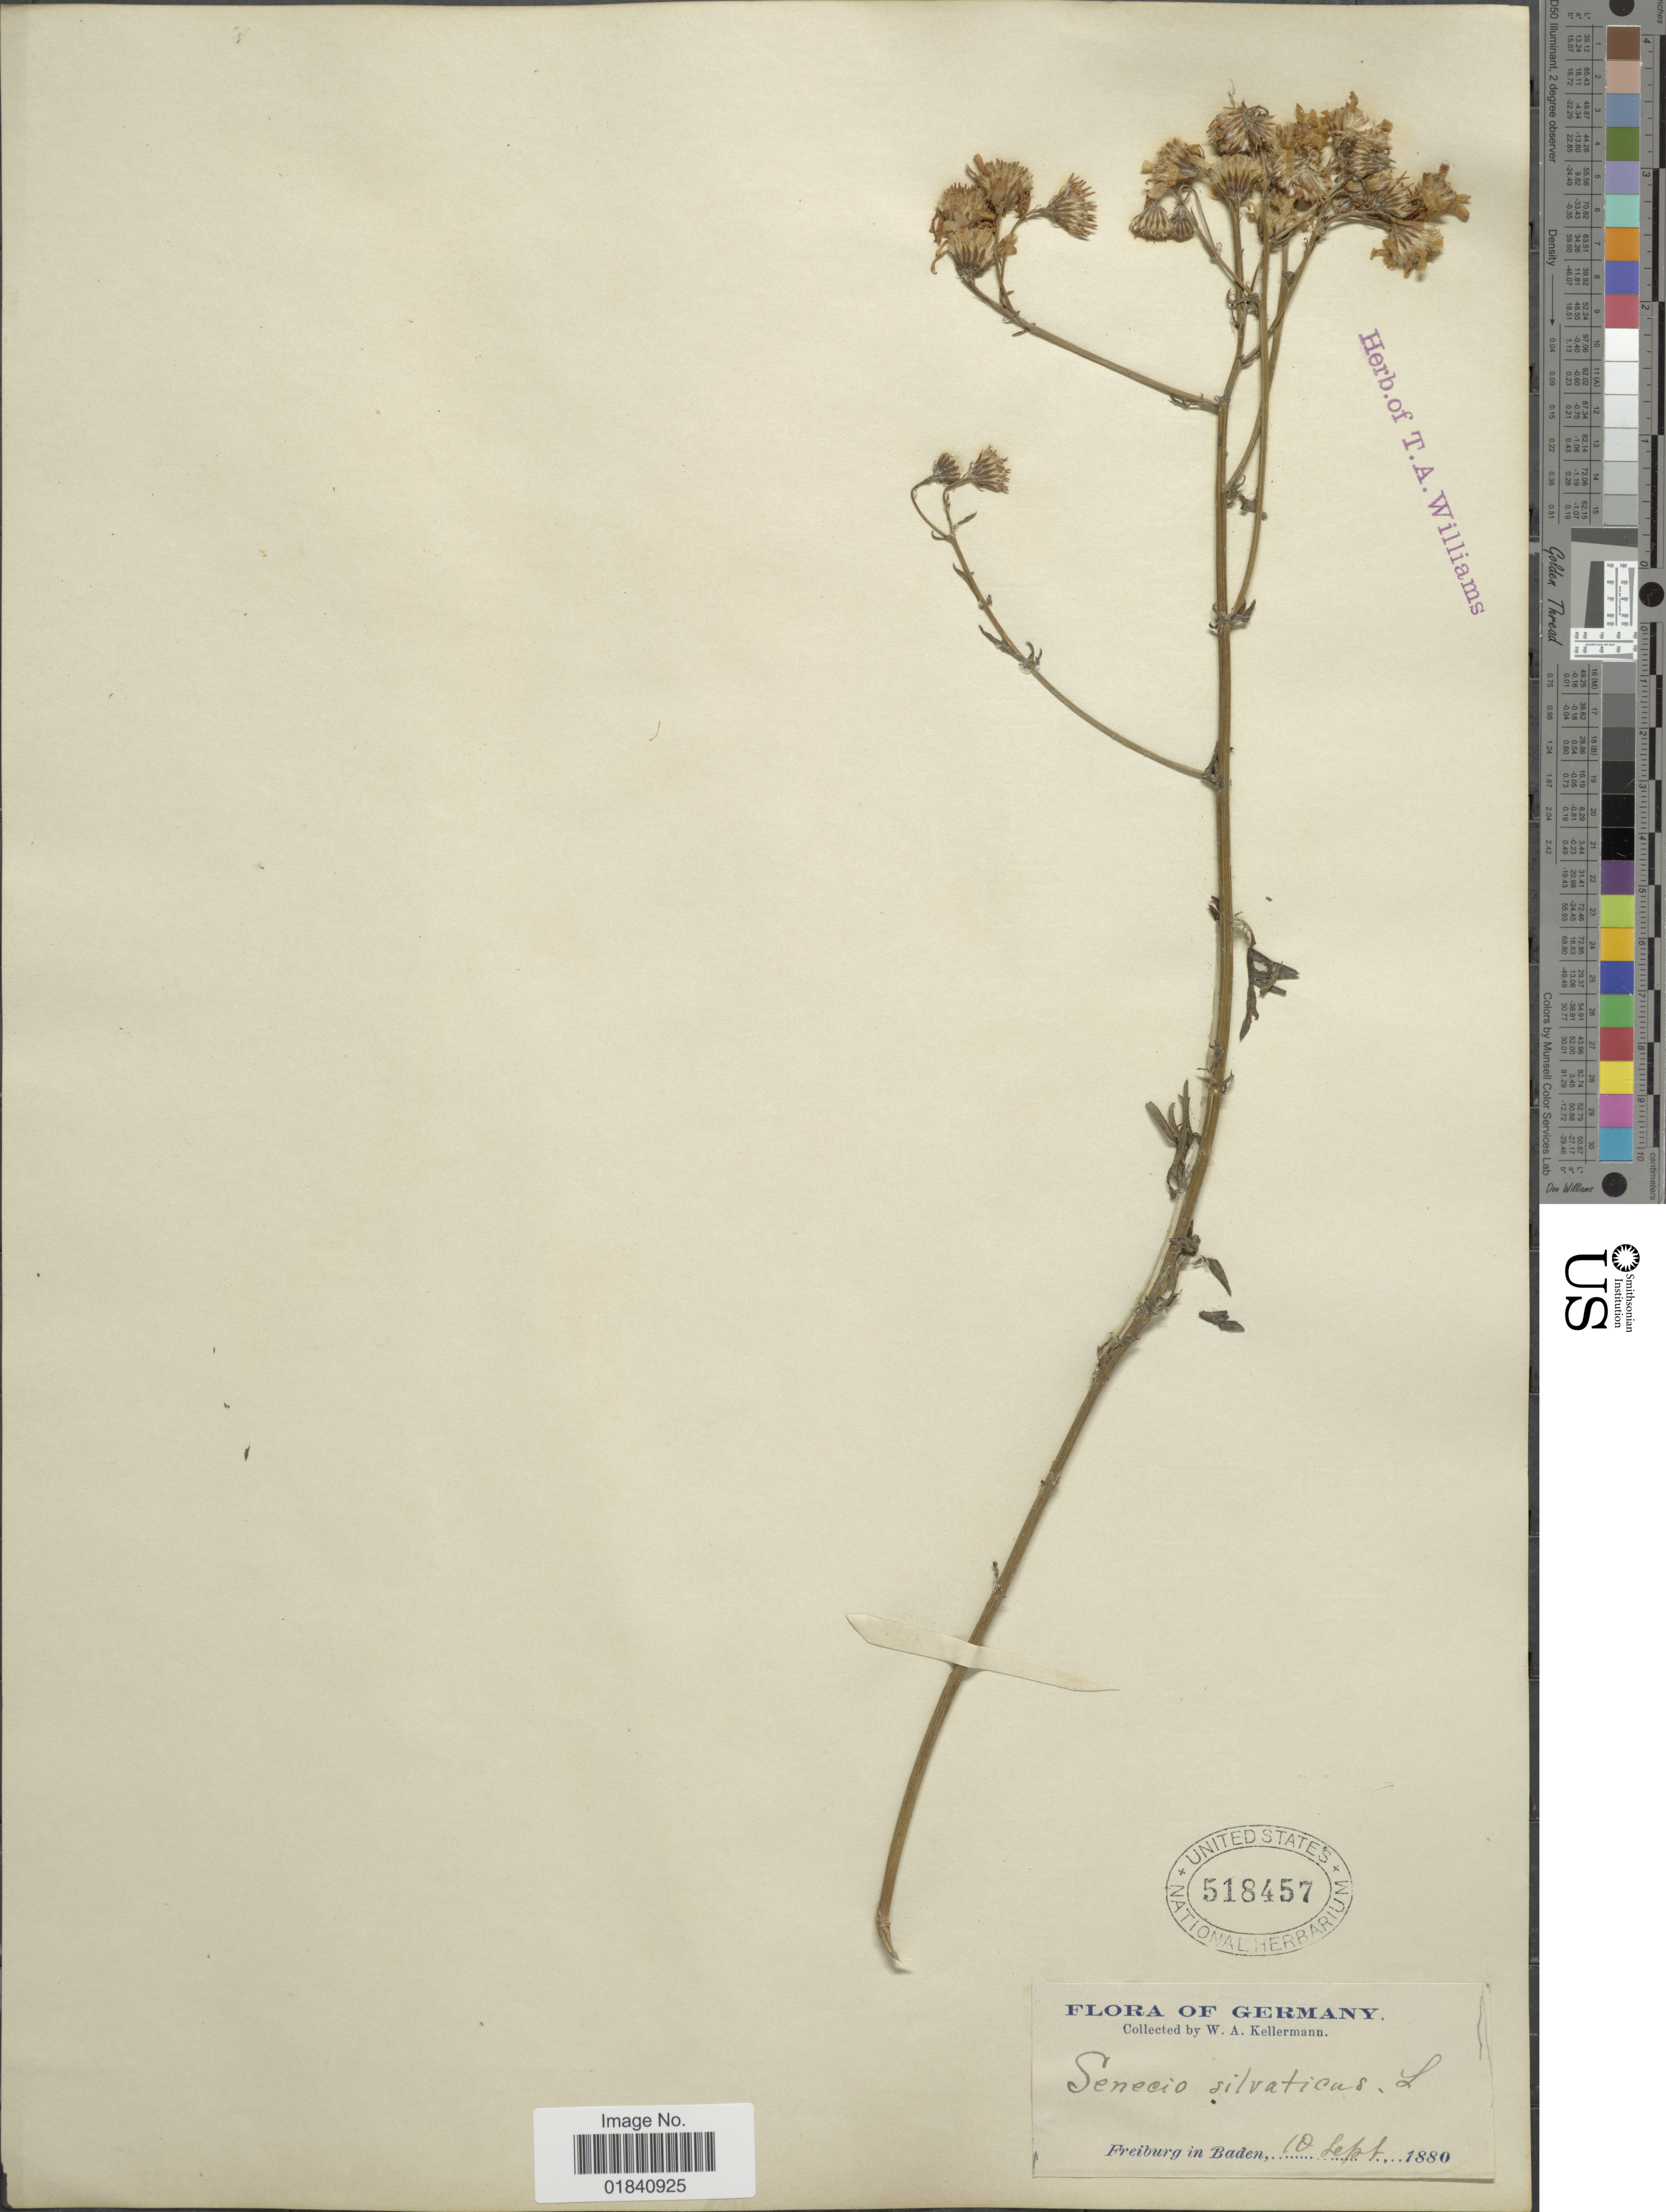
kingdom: Plantae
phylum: Tracheophyta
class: Magnoliopsida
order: Asterales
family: Asteraceae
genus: Senecio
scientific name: Senecio sylvaticus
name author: L.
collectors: W. A. Kellermann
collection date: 1880-09-10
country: Germany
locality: Freiburg in Baden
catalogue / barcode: US 518457